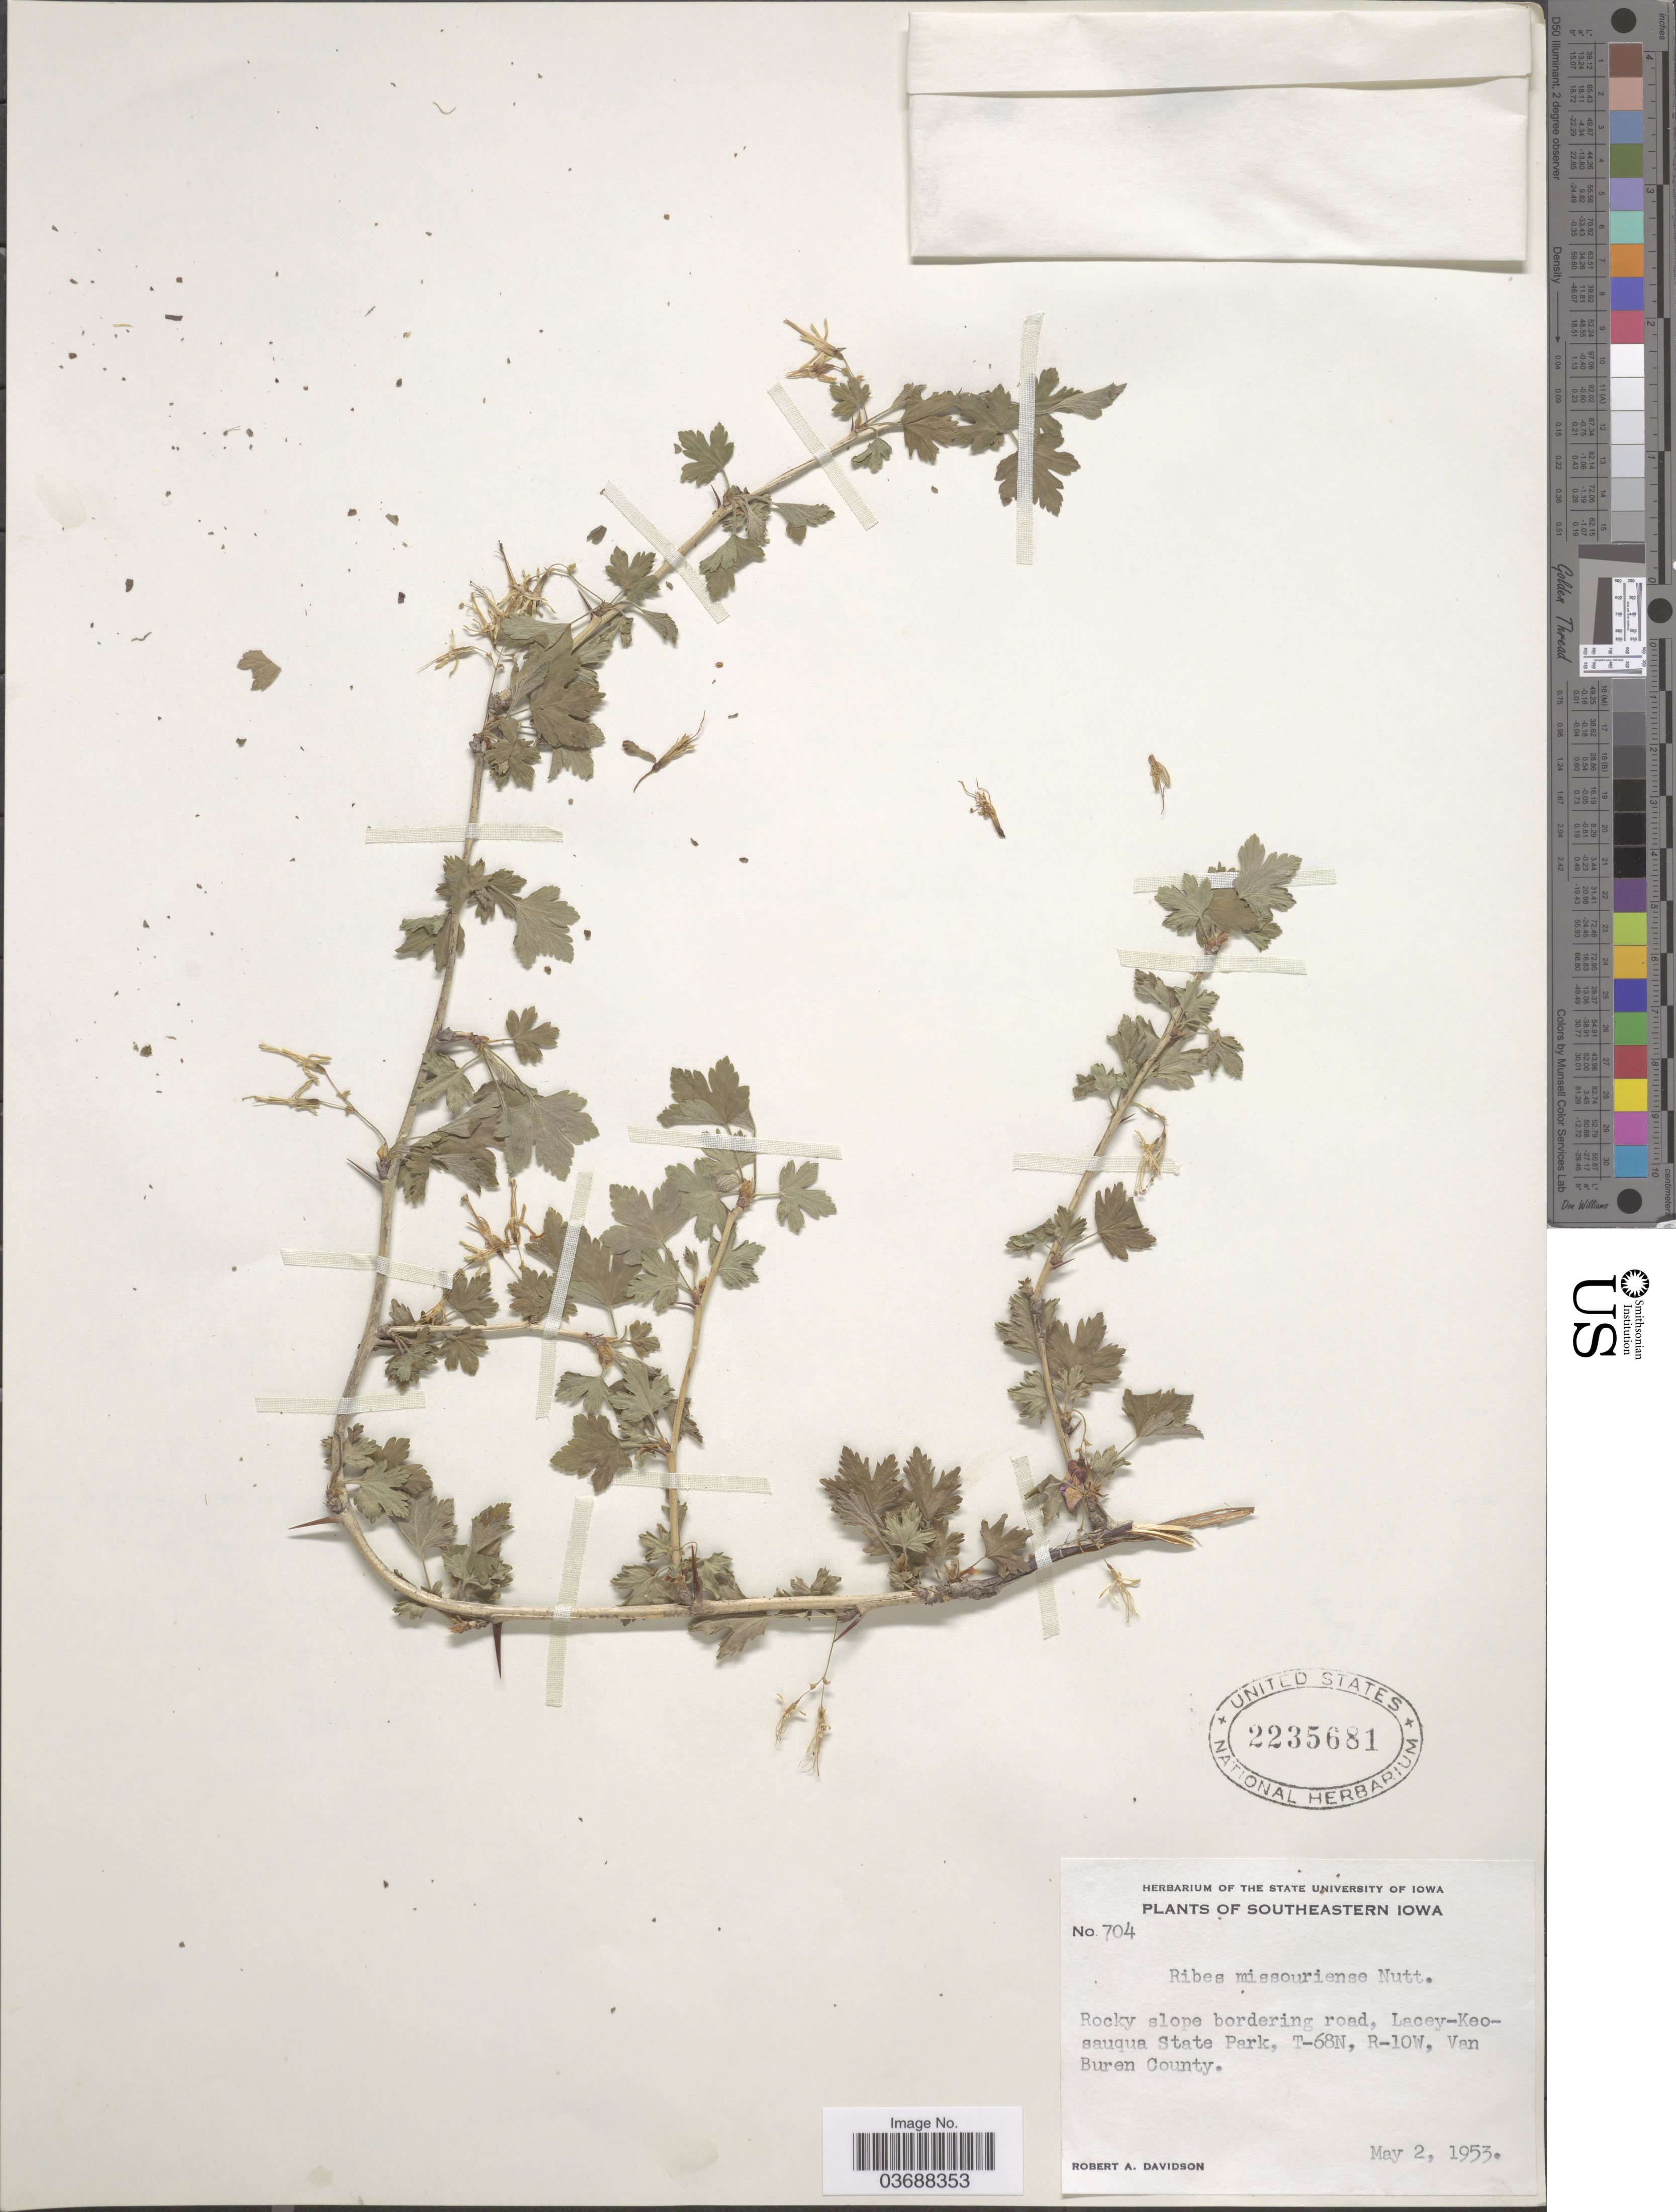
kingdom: Plantae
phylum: Tracheophyta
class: Magnoliopsida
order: Saxifragales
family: Grossulariaceae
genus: Ribes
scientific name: Ribes missouriense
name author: Nutt.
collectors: R. A. Davidson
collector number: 704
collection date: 1953-05-02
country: United States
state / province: Iowa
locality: Southeastern Iowa. Rocky slope bordering road, Lacey-Keosauqua State Park, T-68N, R-10W, Van Buren County.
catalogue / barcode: US 2235681